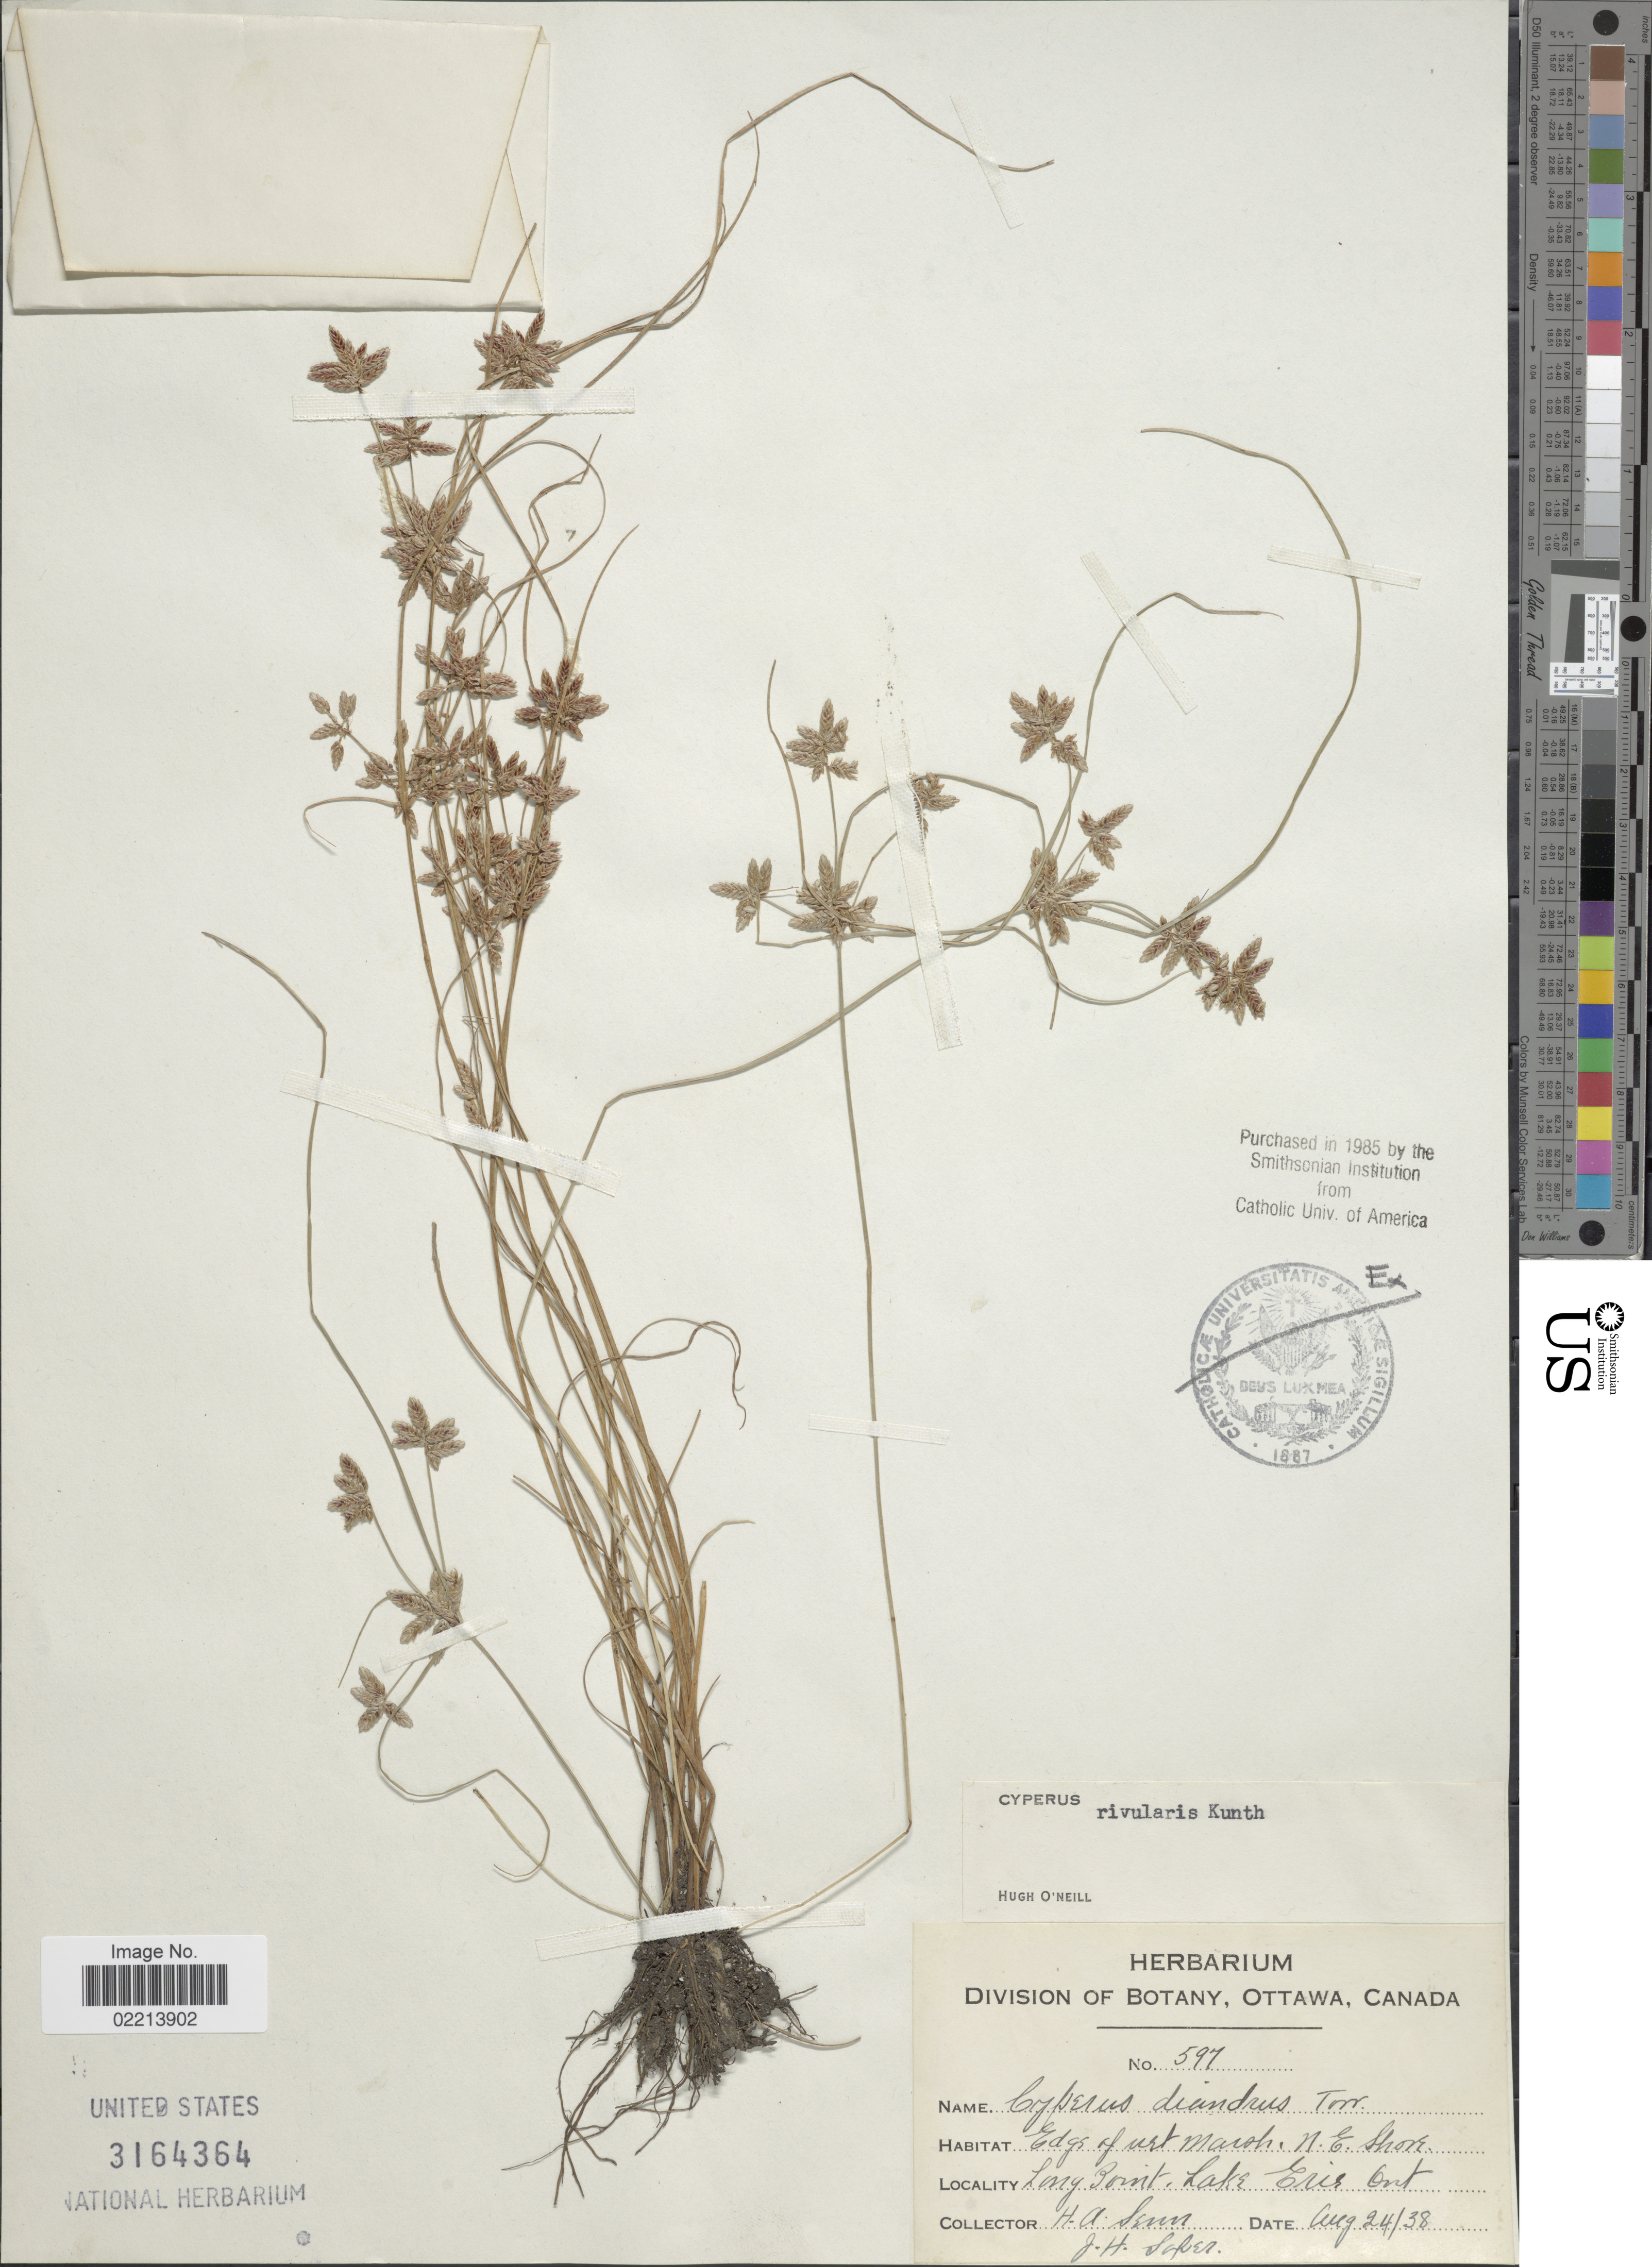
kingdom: Plantae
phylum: Tracheophyta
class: Liliopsida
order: Poales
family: Cyperaceae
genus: Cyperus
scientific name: Cyperus bipartitus Torr.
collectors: H. Senn & J. H. Soper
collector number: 597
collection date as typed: Transcribed d/m/y: 24/8/38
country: Canada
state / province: Ontario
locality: N.E. Shore. Long Point, Lake Erie.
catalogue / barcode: US 3164364